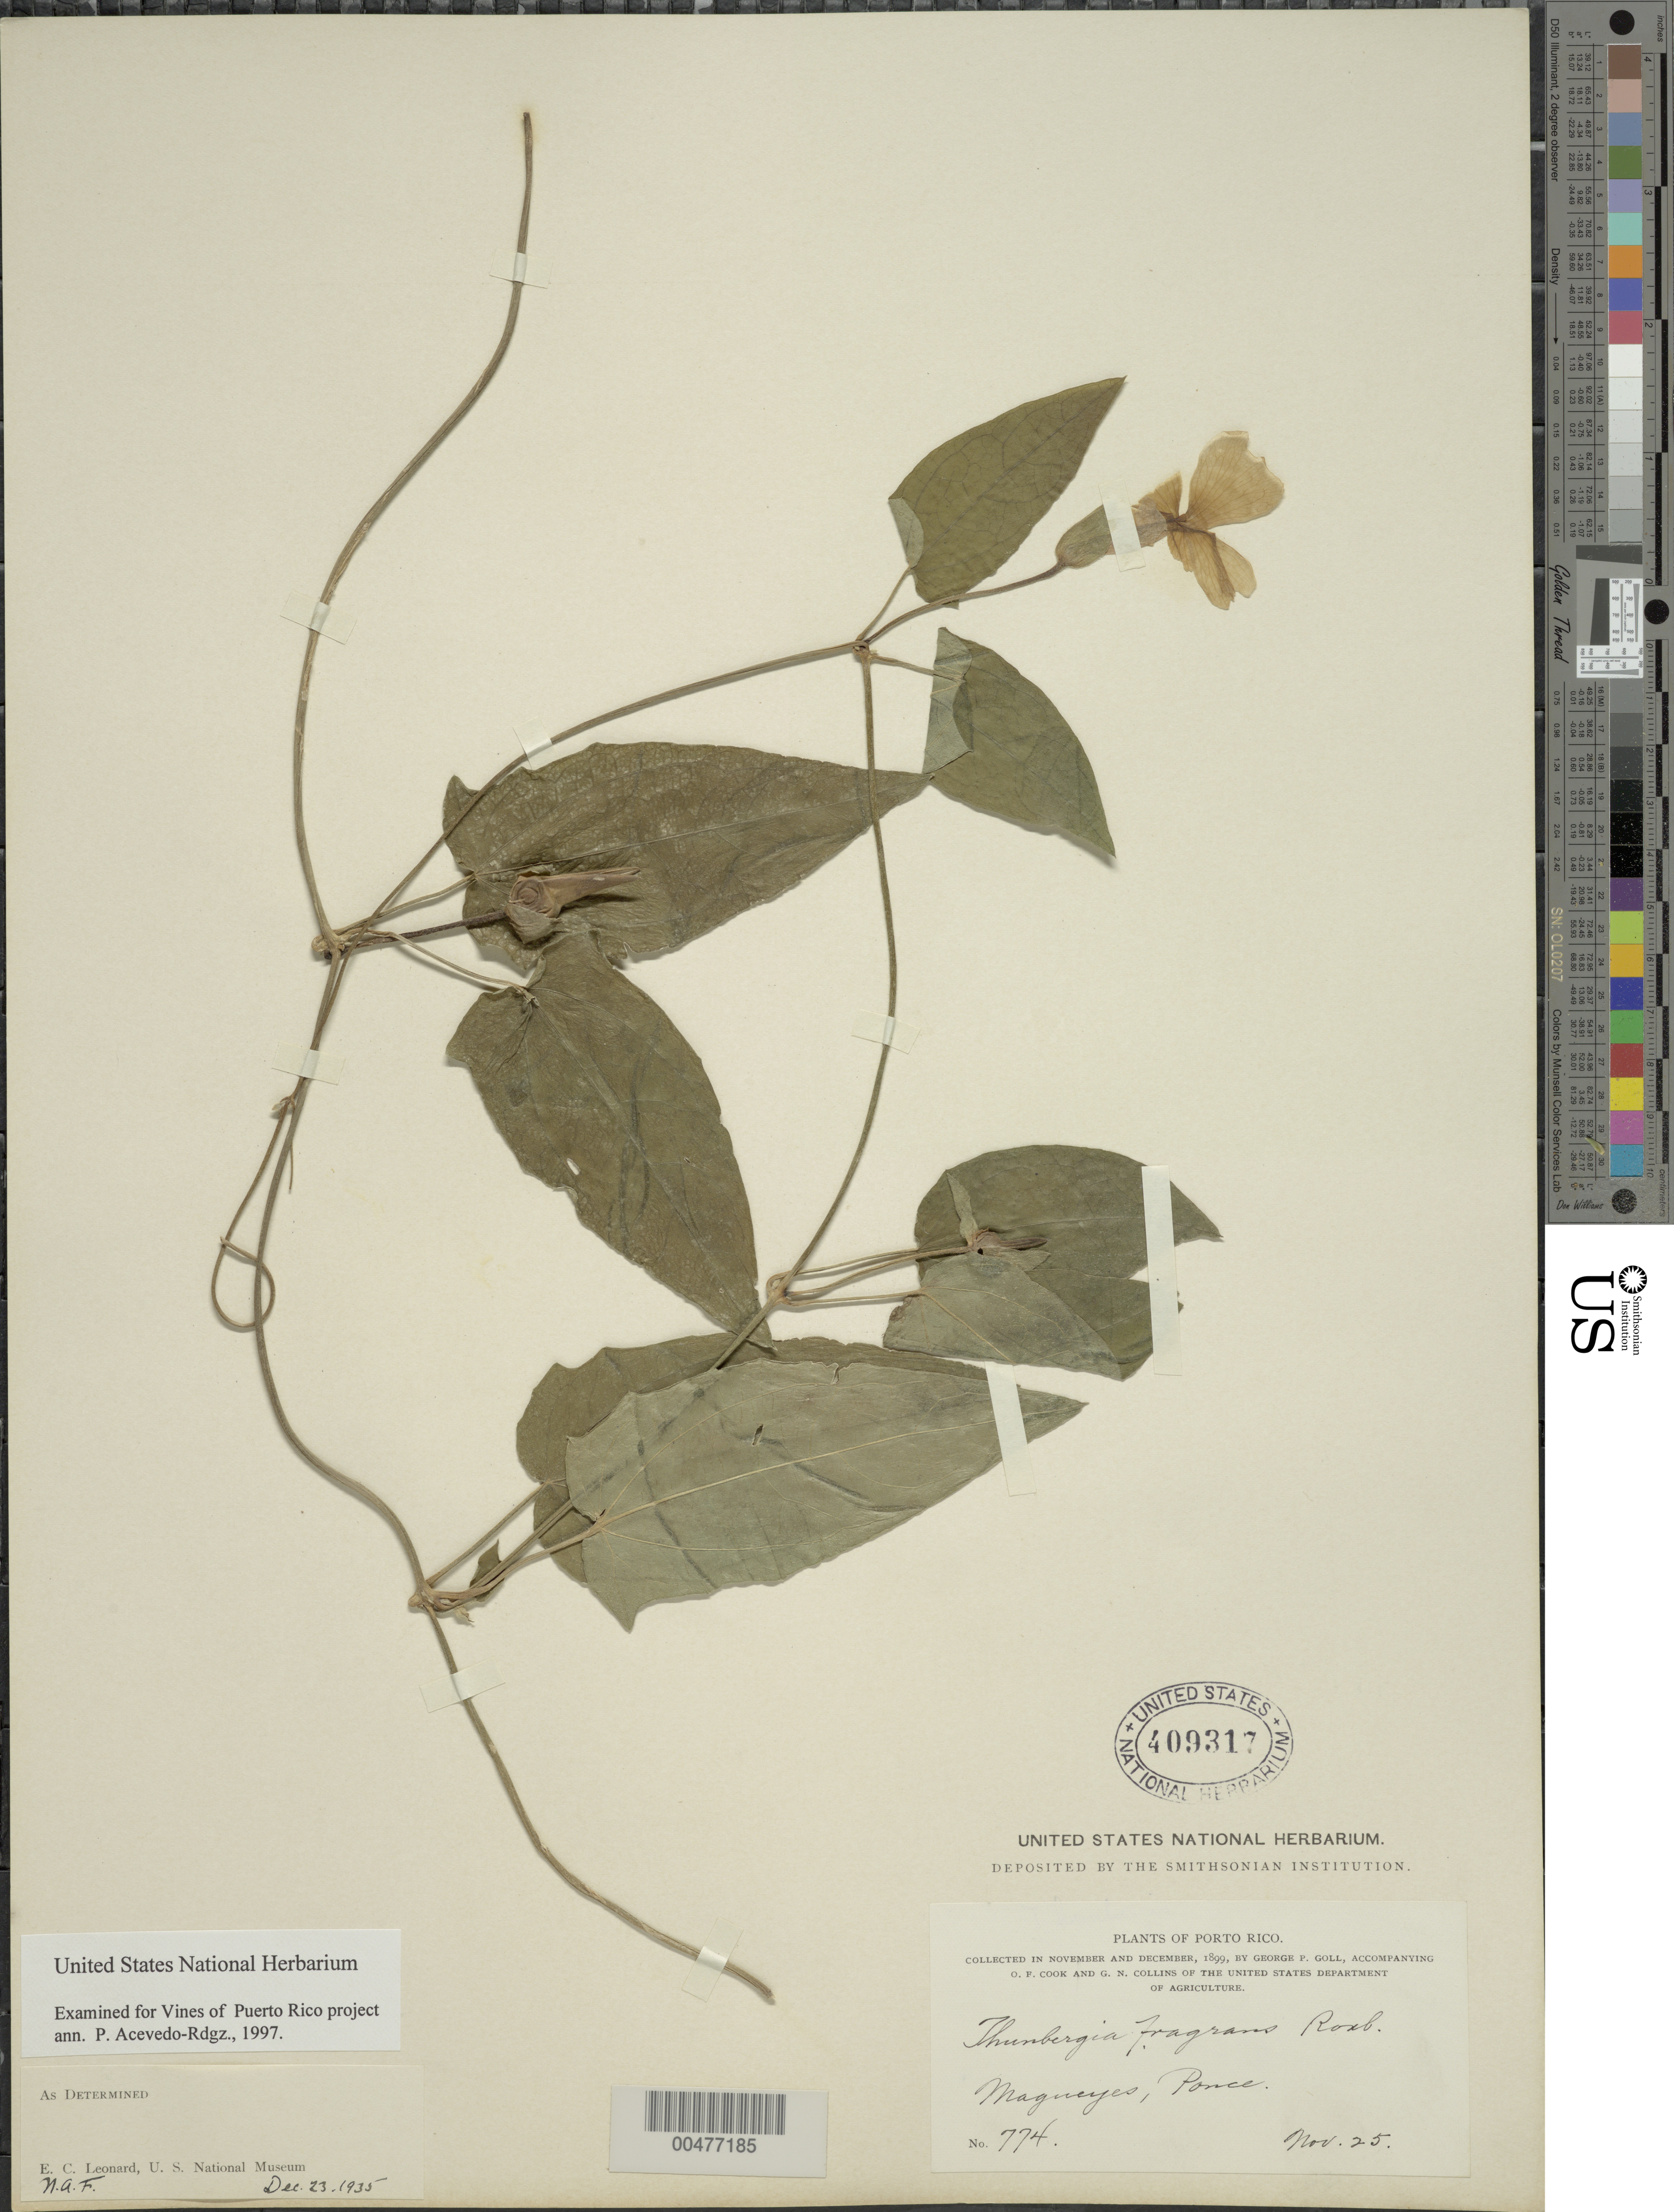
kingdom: Plantae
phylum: Tracheophyta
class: Magnoliopsida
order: Lamiales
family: Acanthaceae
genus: Thunbergia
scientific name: Thunbergia fragrans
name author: Roxb.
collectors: G. Goll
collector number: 774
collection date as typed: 25 Nov 1899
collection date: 1899-11-25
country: Puerto Rico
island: Greater Antilles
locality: Magueyes, Ponce.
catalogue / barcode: US 409317